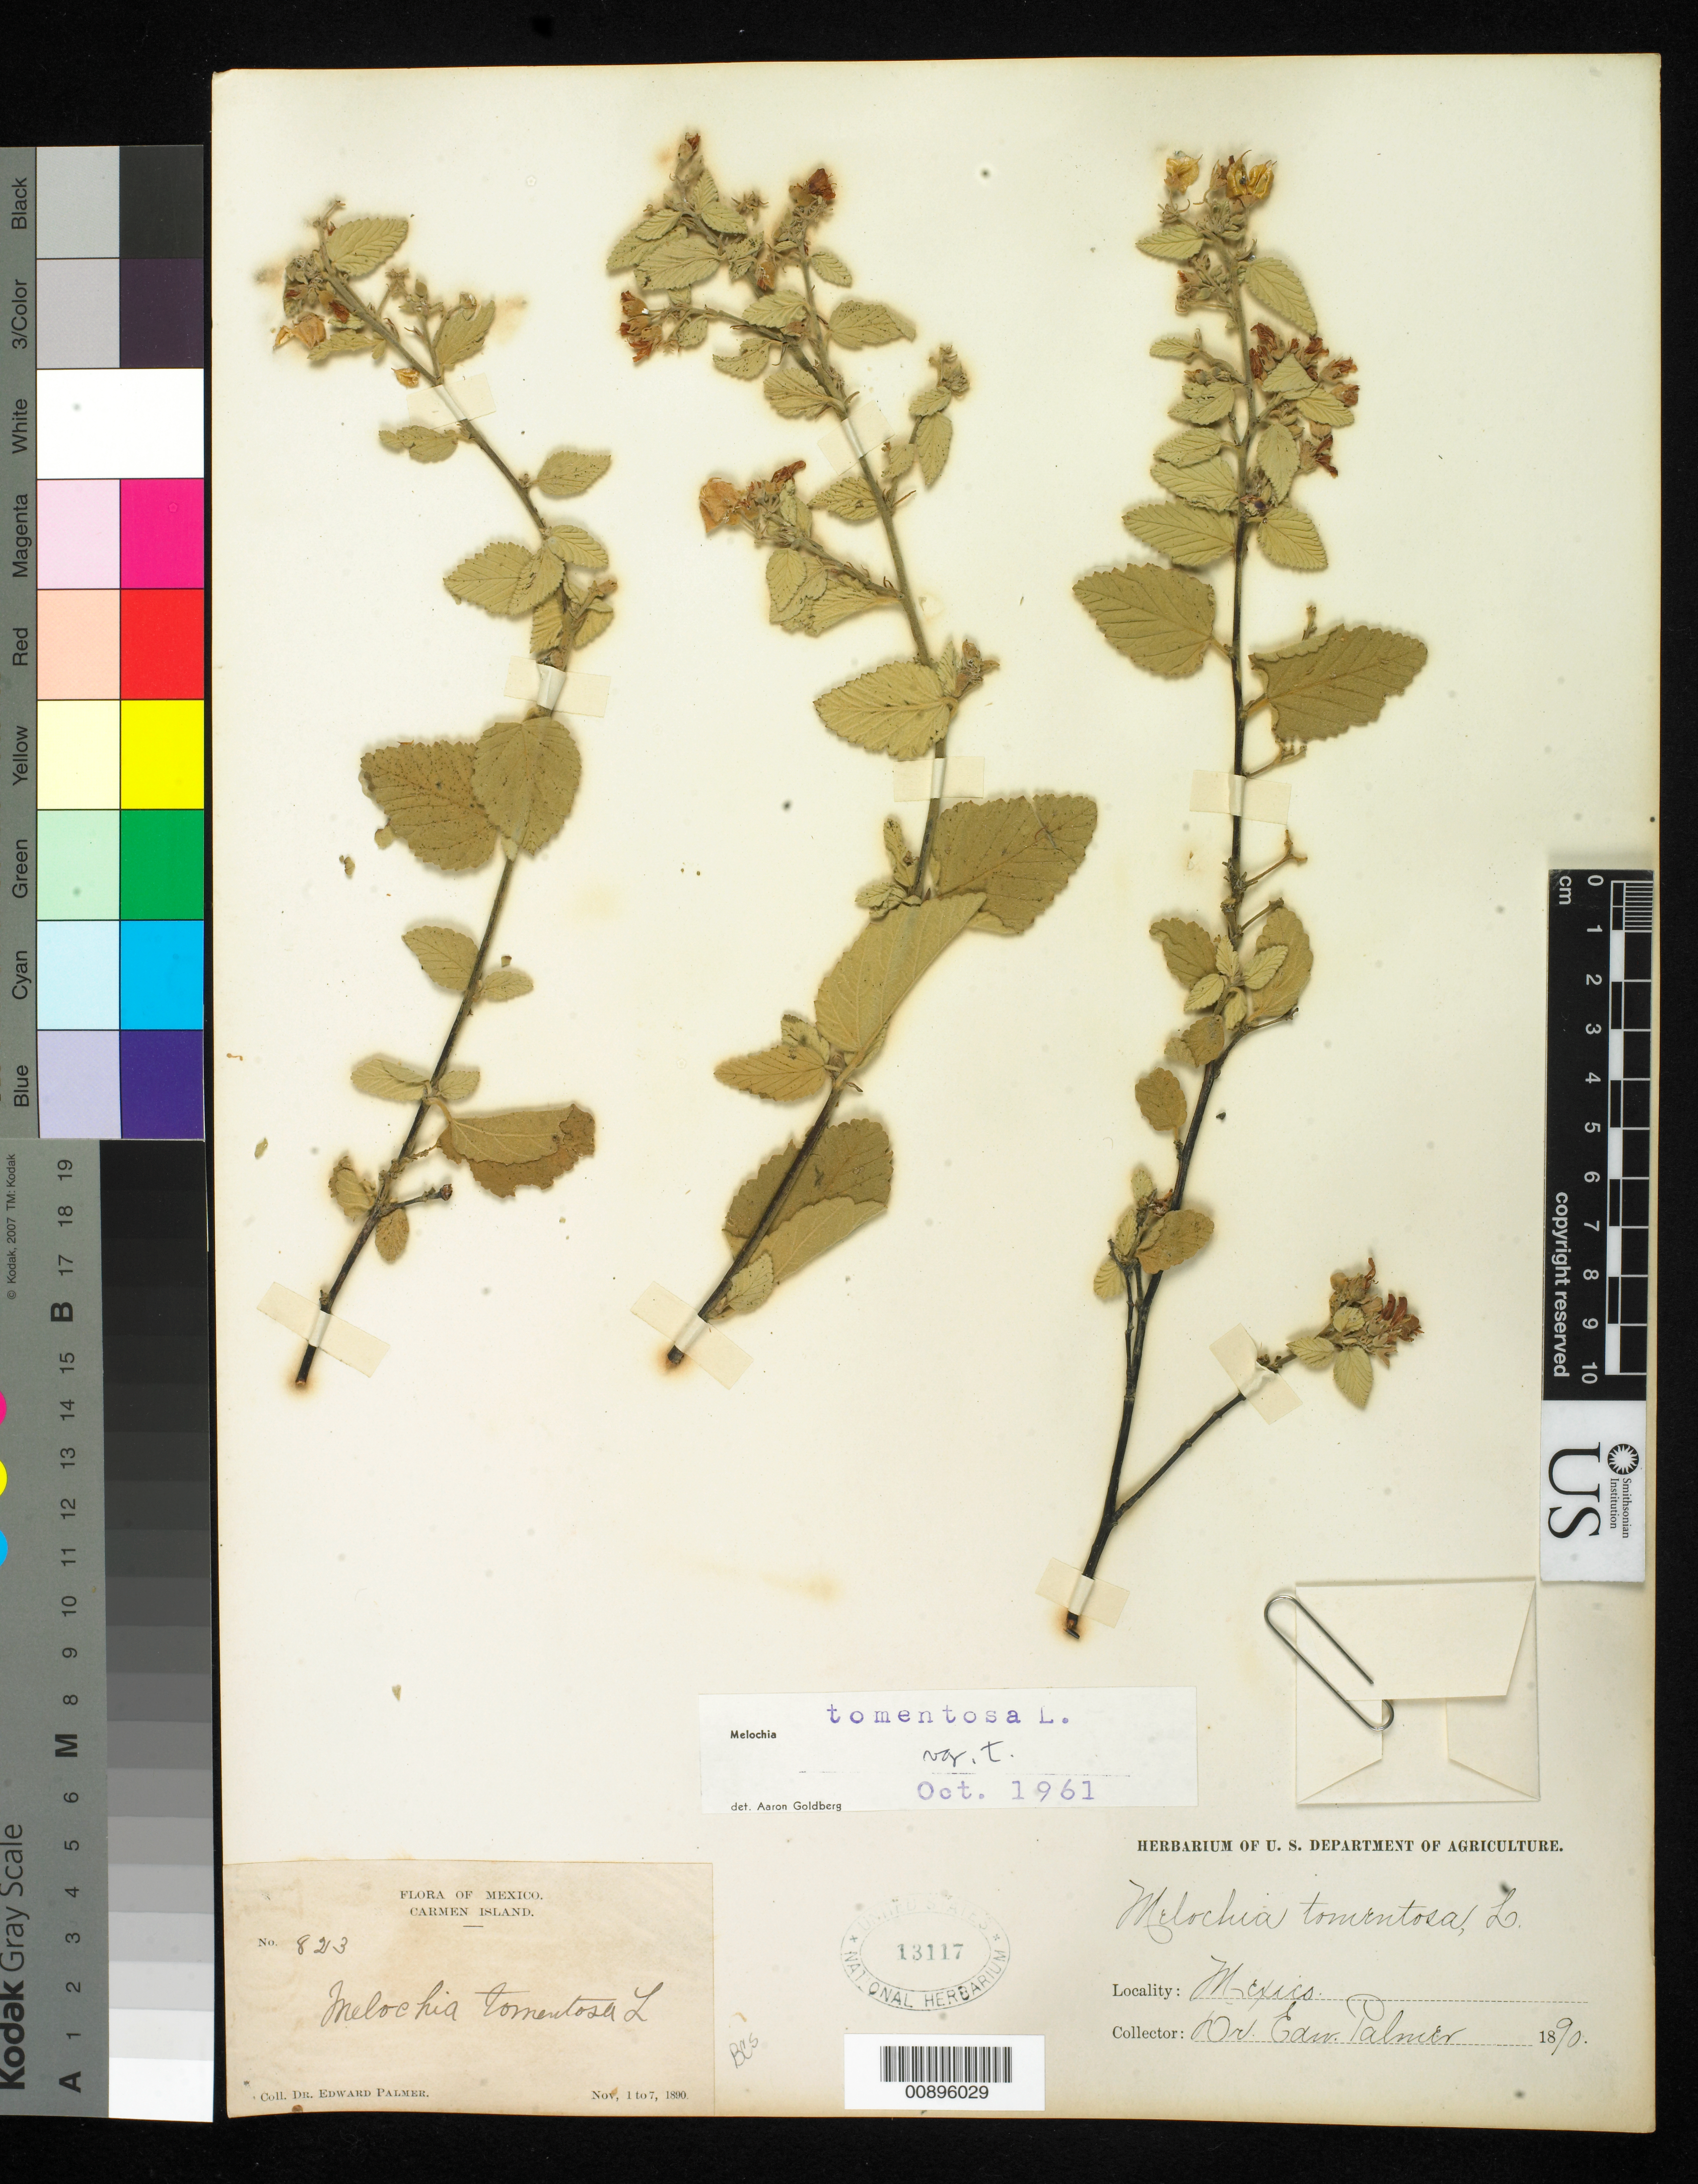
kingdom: Plantae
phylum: Tracheophyta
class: Magnoliopsida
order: Malvales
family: Malvaceae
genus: Melochia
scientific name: Melochia tomentosa var. tomentosa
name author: L.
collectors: E. Palmer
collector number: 823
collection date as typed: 01 Nov 1890 to 07 Nov 1890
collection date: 1890-11-01/1890-11-07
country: Mexico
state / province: Baja California Sur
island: Carmen I.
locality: Carmen Island, Baja California Sur.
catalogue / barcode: US 13117